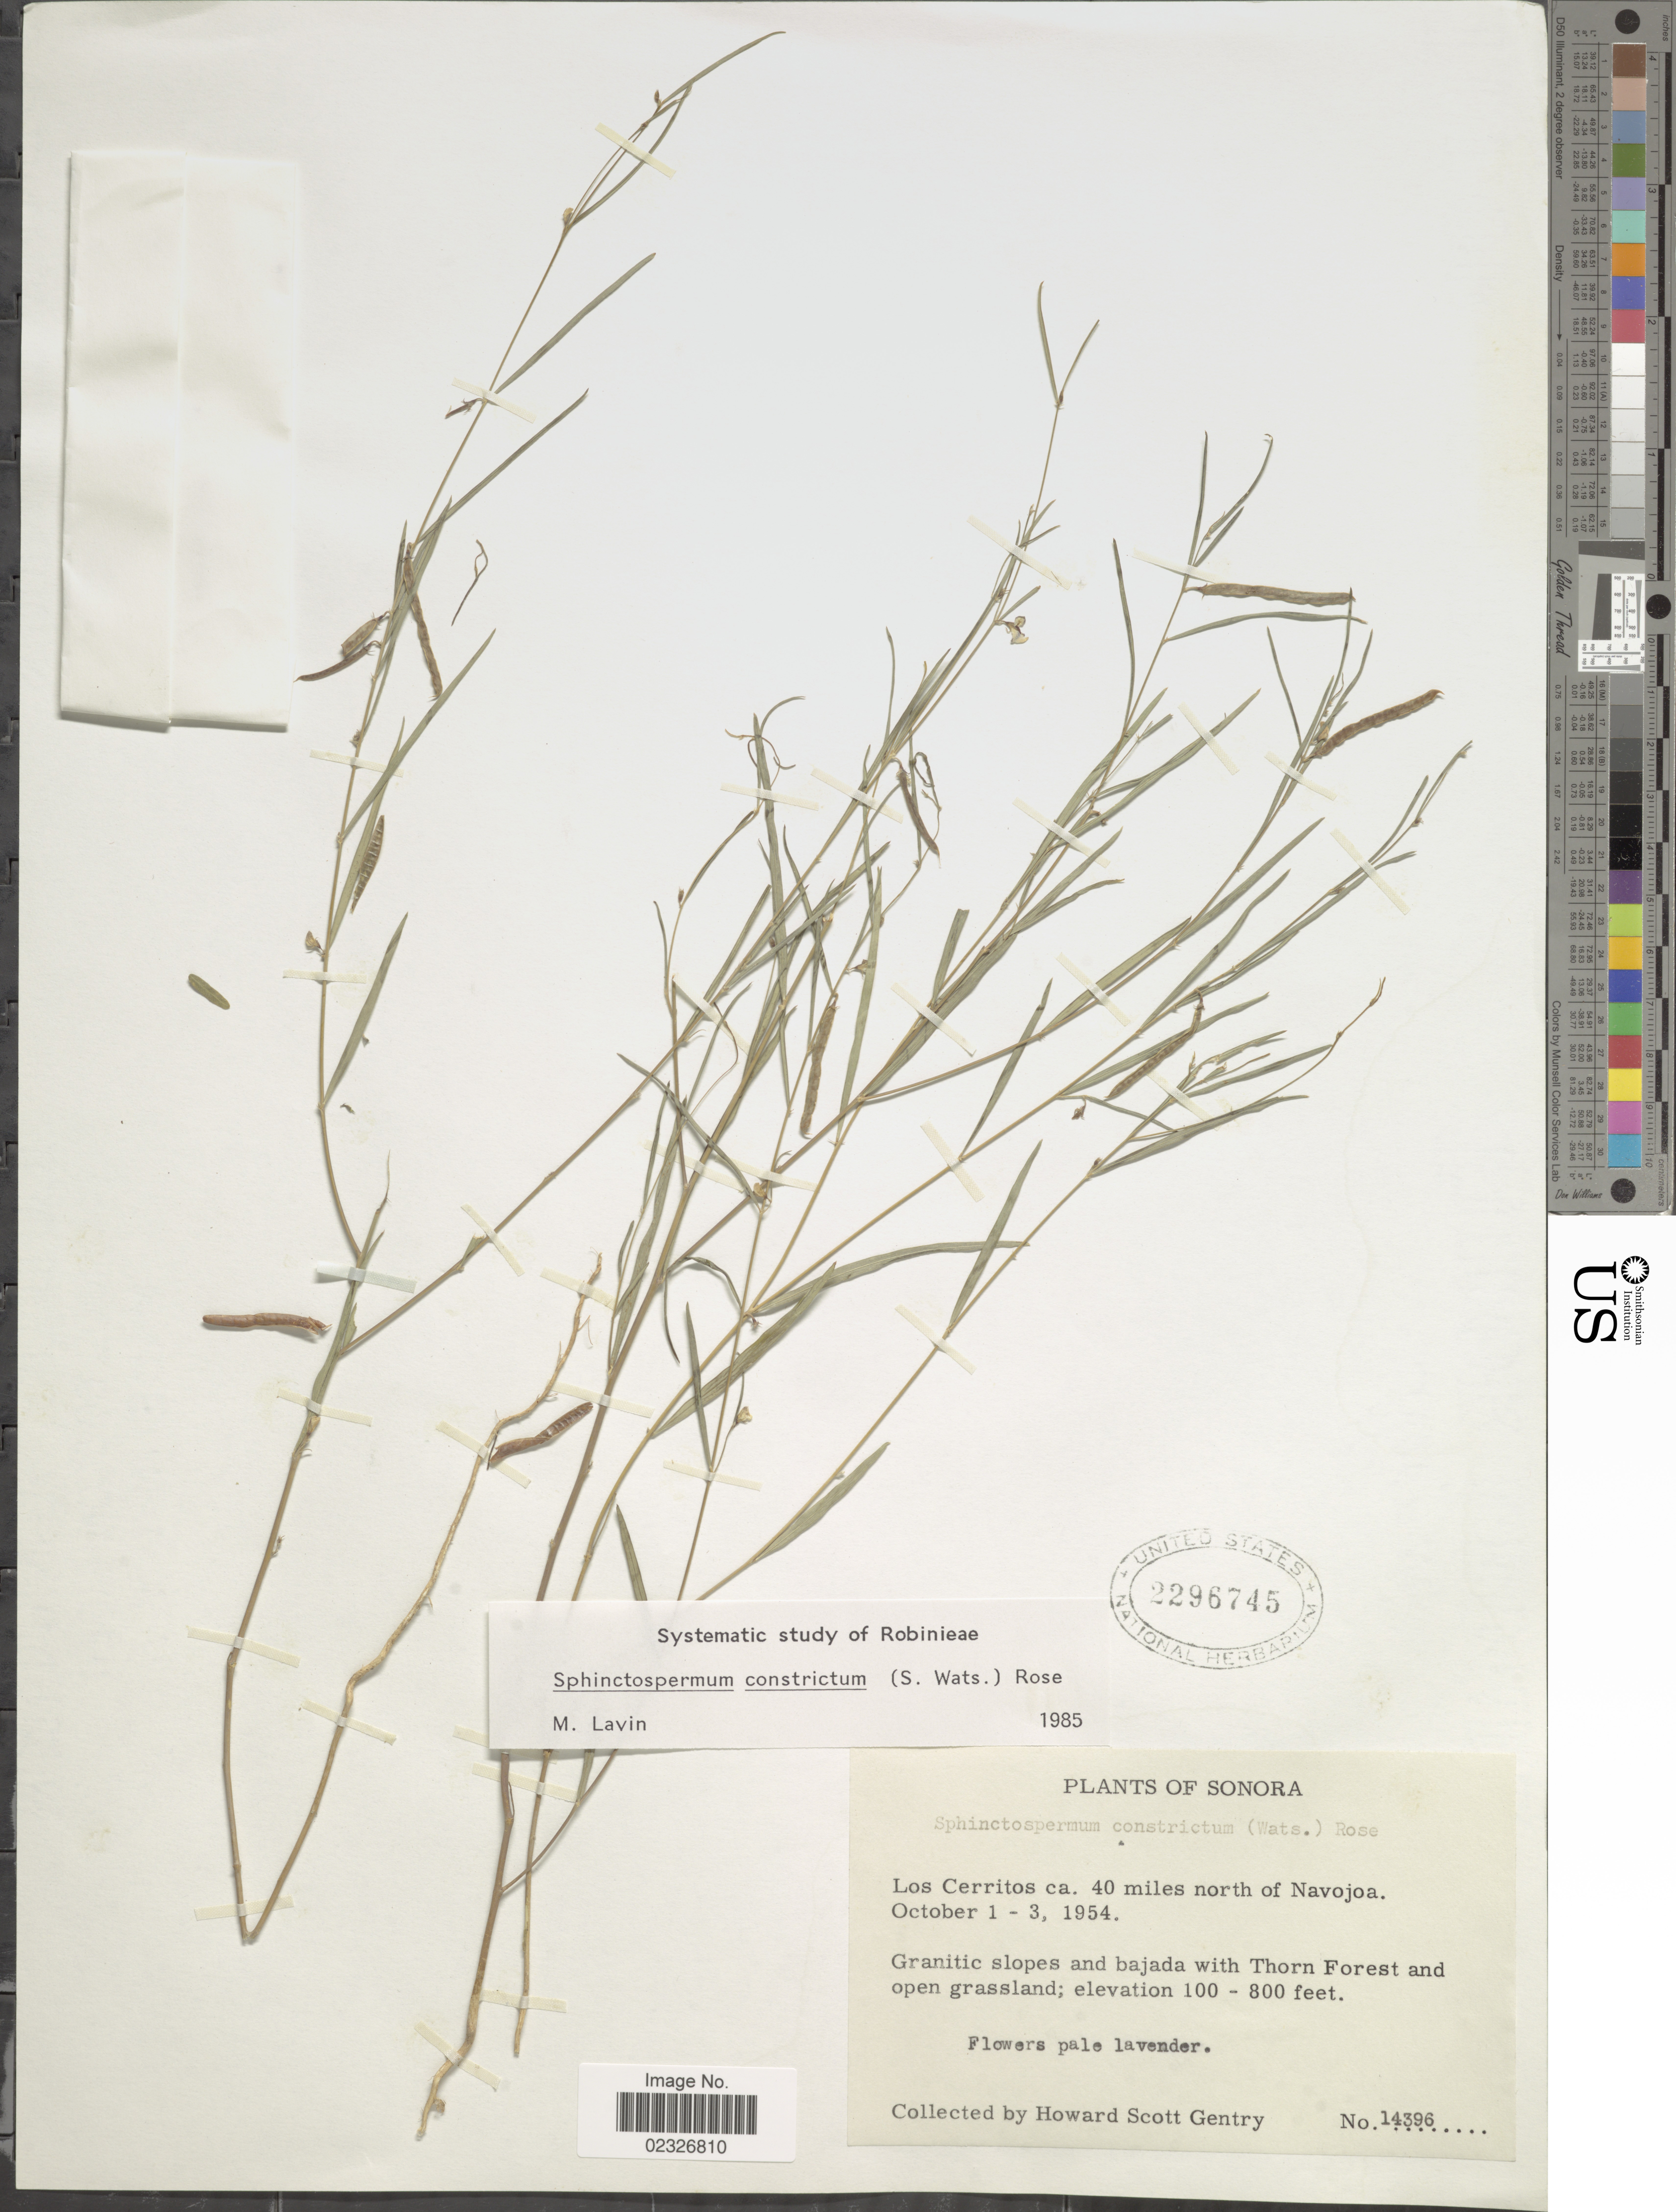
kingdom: Plantae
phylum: Tracheophyta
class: Magnoliopsida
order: Fabales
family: Fabaceae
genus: Sphinctospermum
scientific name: Sphinctospermum constrictum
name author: (S. Watson) Rose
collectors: H. S. Gentry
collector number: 14396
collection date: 1954-10-01/1954-10-03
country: Mexico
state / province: Sonora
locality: Los Cerritos ca. 40 miles north of Navojoa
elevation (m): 30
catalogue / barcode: US 2296745